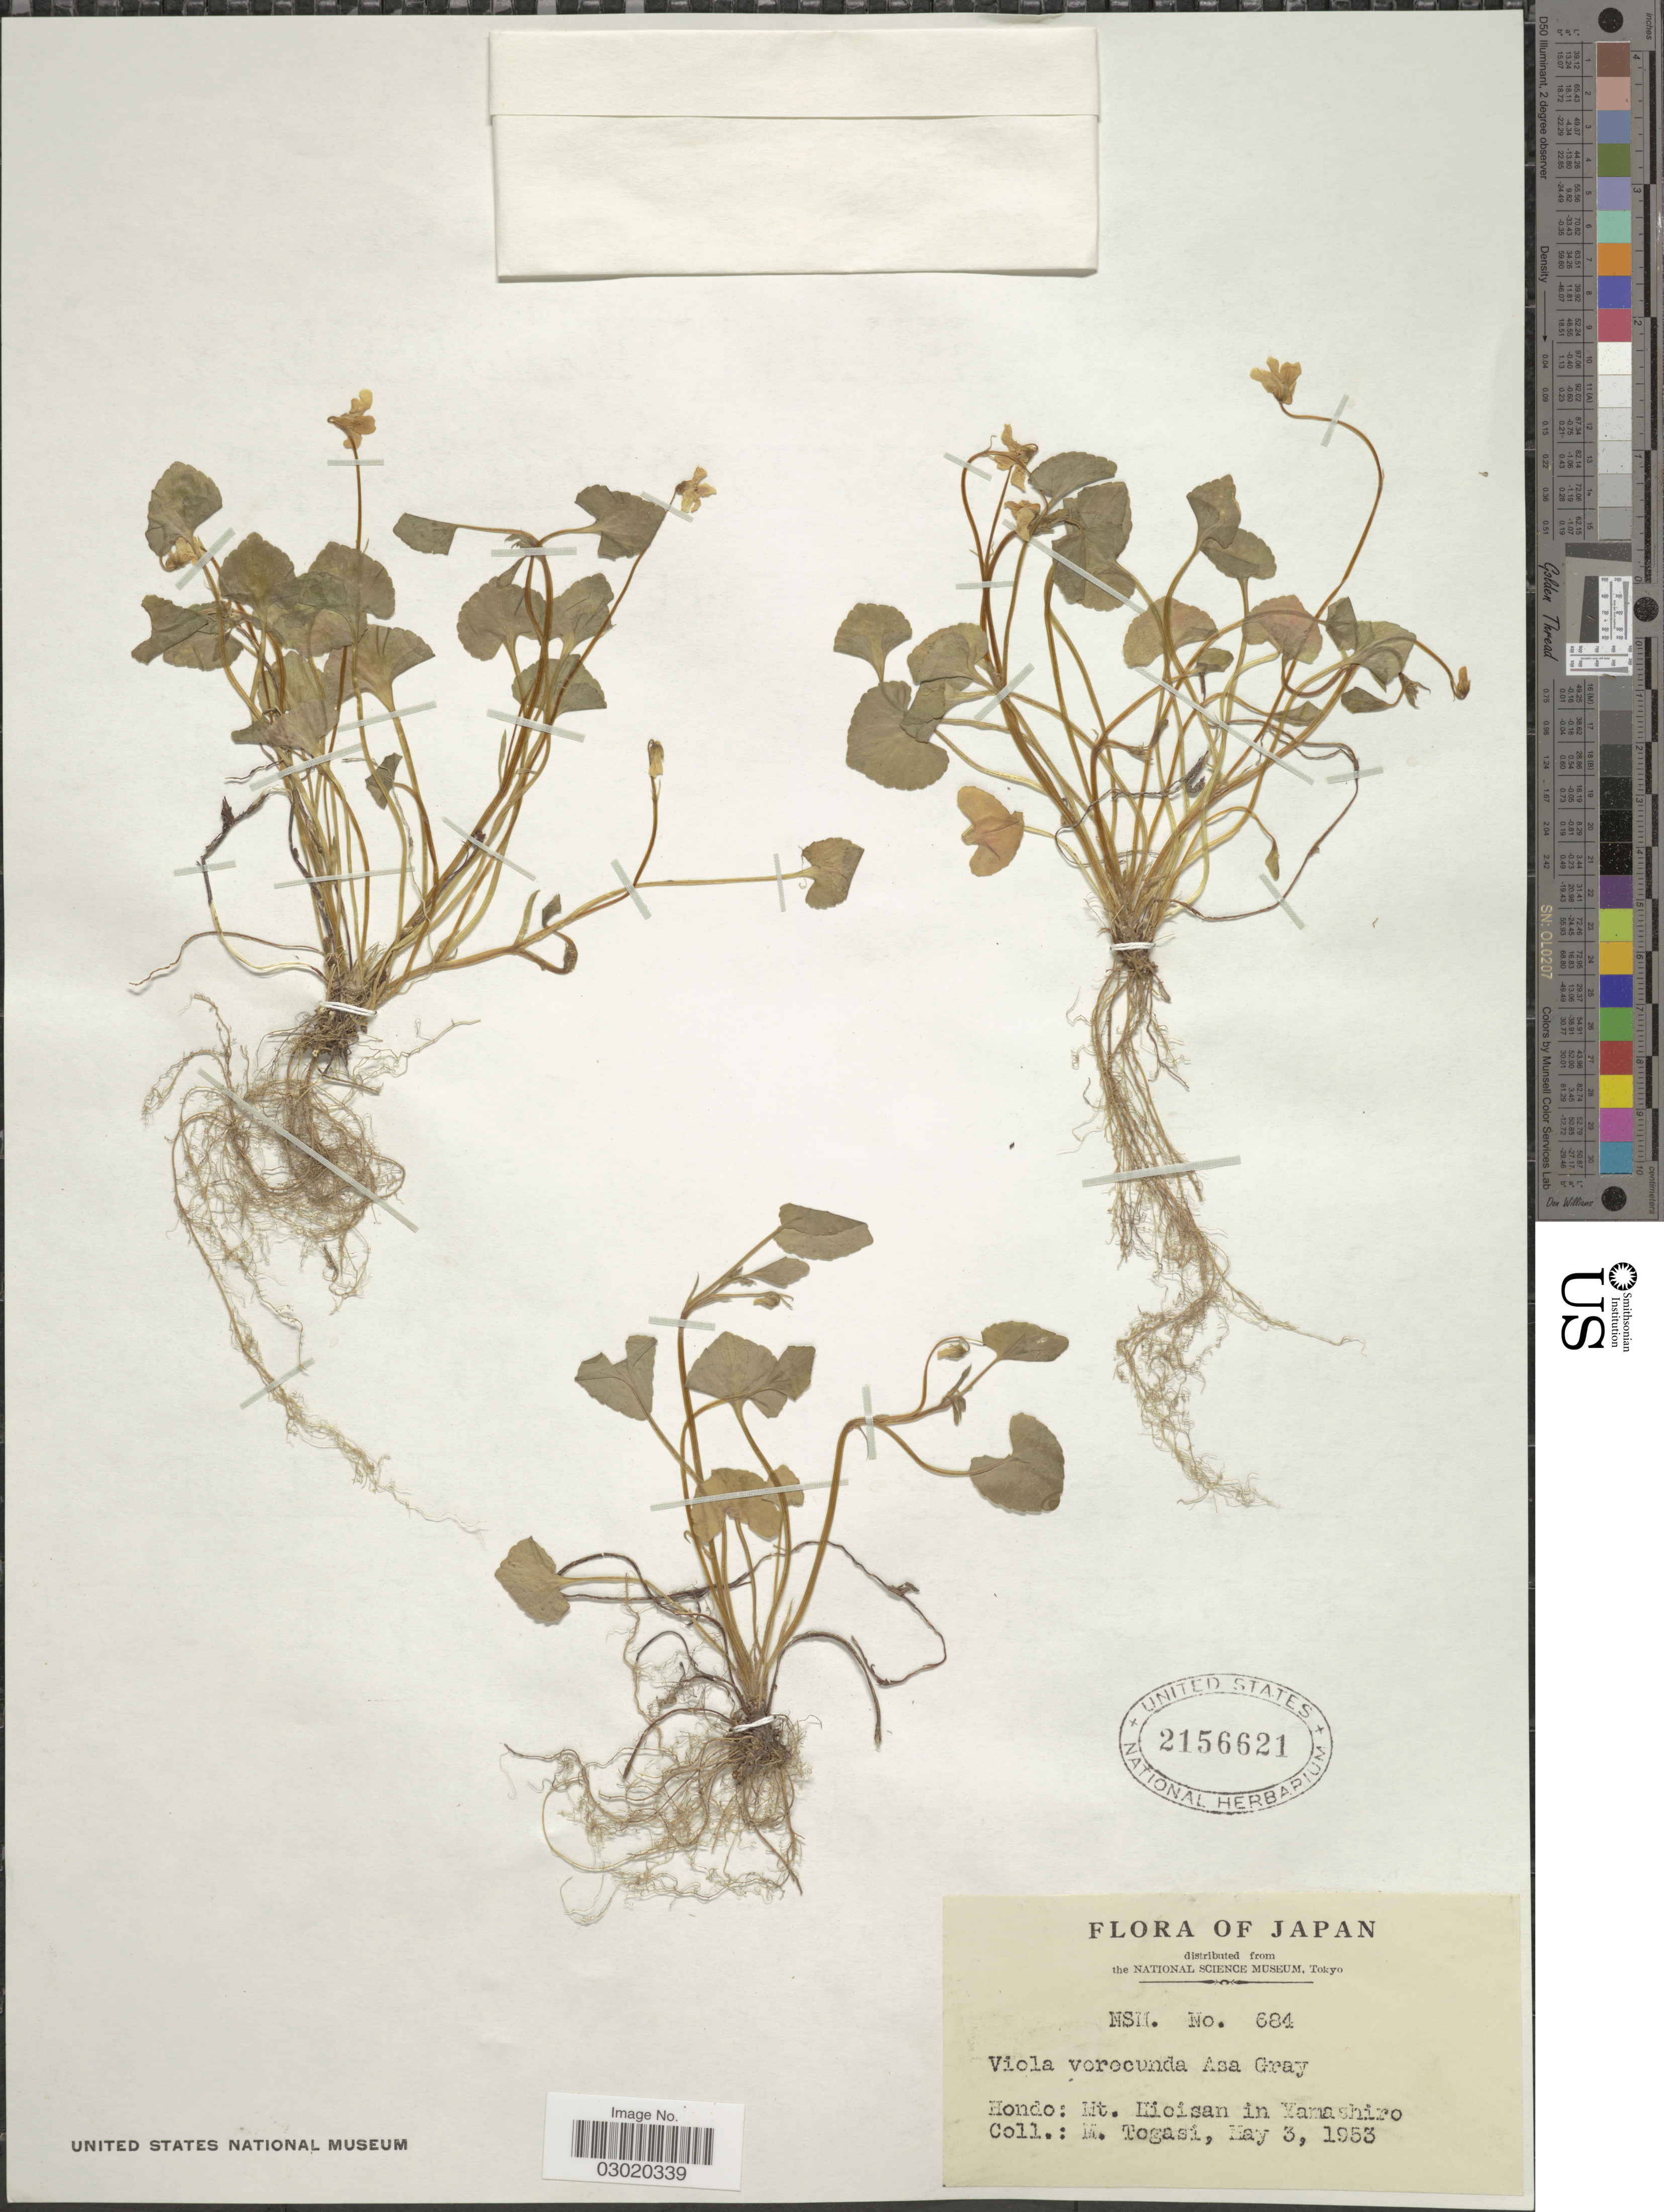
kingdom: Plantae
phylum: Tracheophyta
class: Magnoliopsida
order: Malpighiales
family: Violaceae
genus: Viola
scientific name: Viola verecunda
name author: A. Gray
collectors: M. Togasi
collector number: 684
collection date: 1953-05-03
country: Japan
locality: Hondo: Mt. Hioisan in Yamashiro.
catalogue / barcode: US 2156621